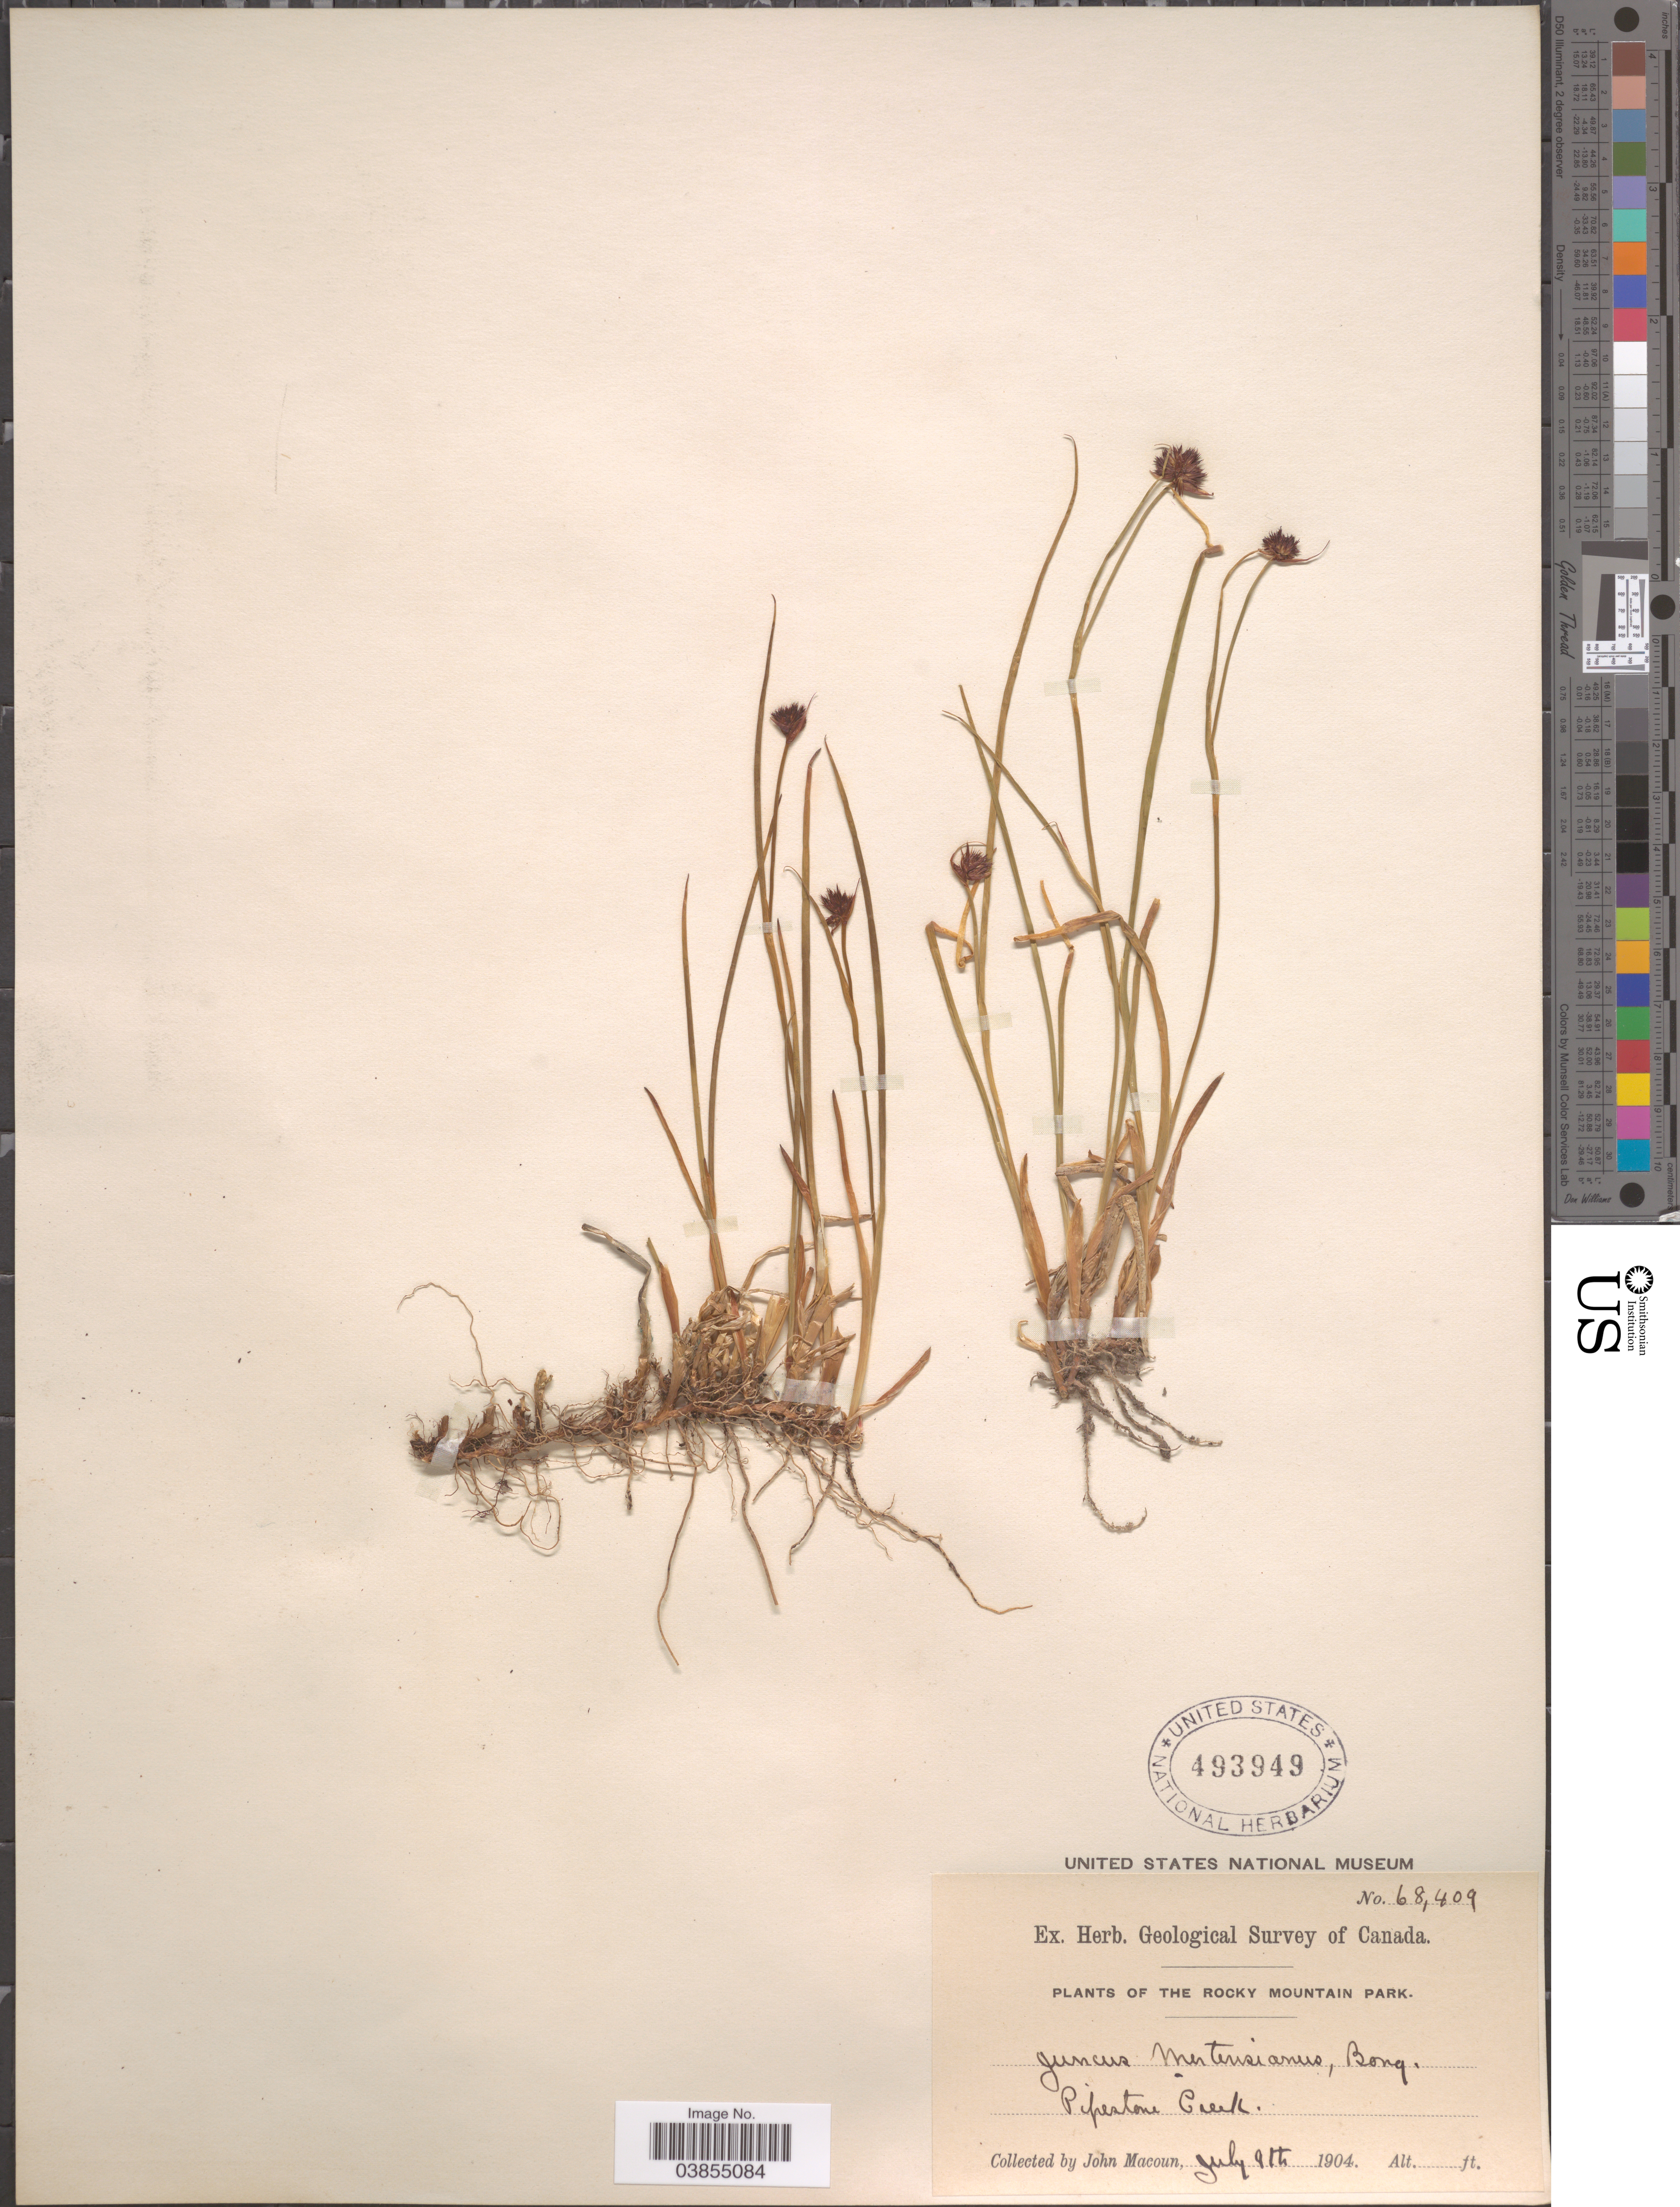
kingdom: Plantae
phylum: Tracheophyta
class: Liliopsida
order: Poales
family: Juncaceae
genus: Juncus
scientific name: Juncus mertensianus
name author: Bong.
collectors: J. Macoun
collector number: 68409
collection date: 1904-07-09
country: Canada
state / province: Alberta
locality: Rocky Mountain Park. Pipestone Creek.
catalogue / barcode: US 493949